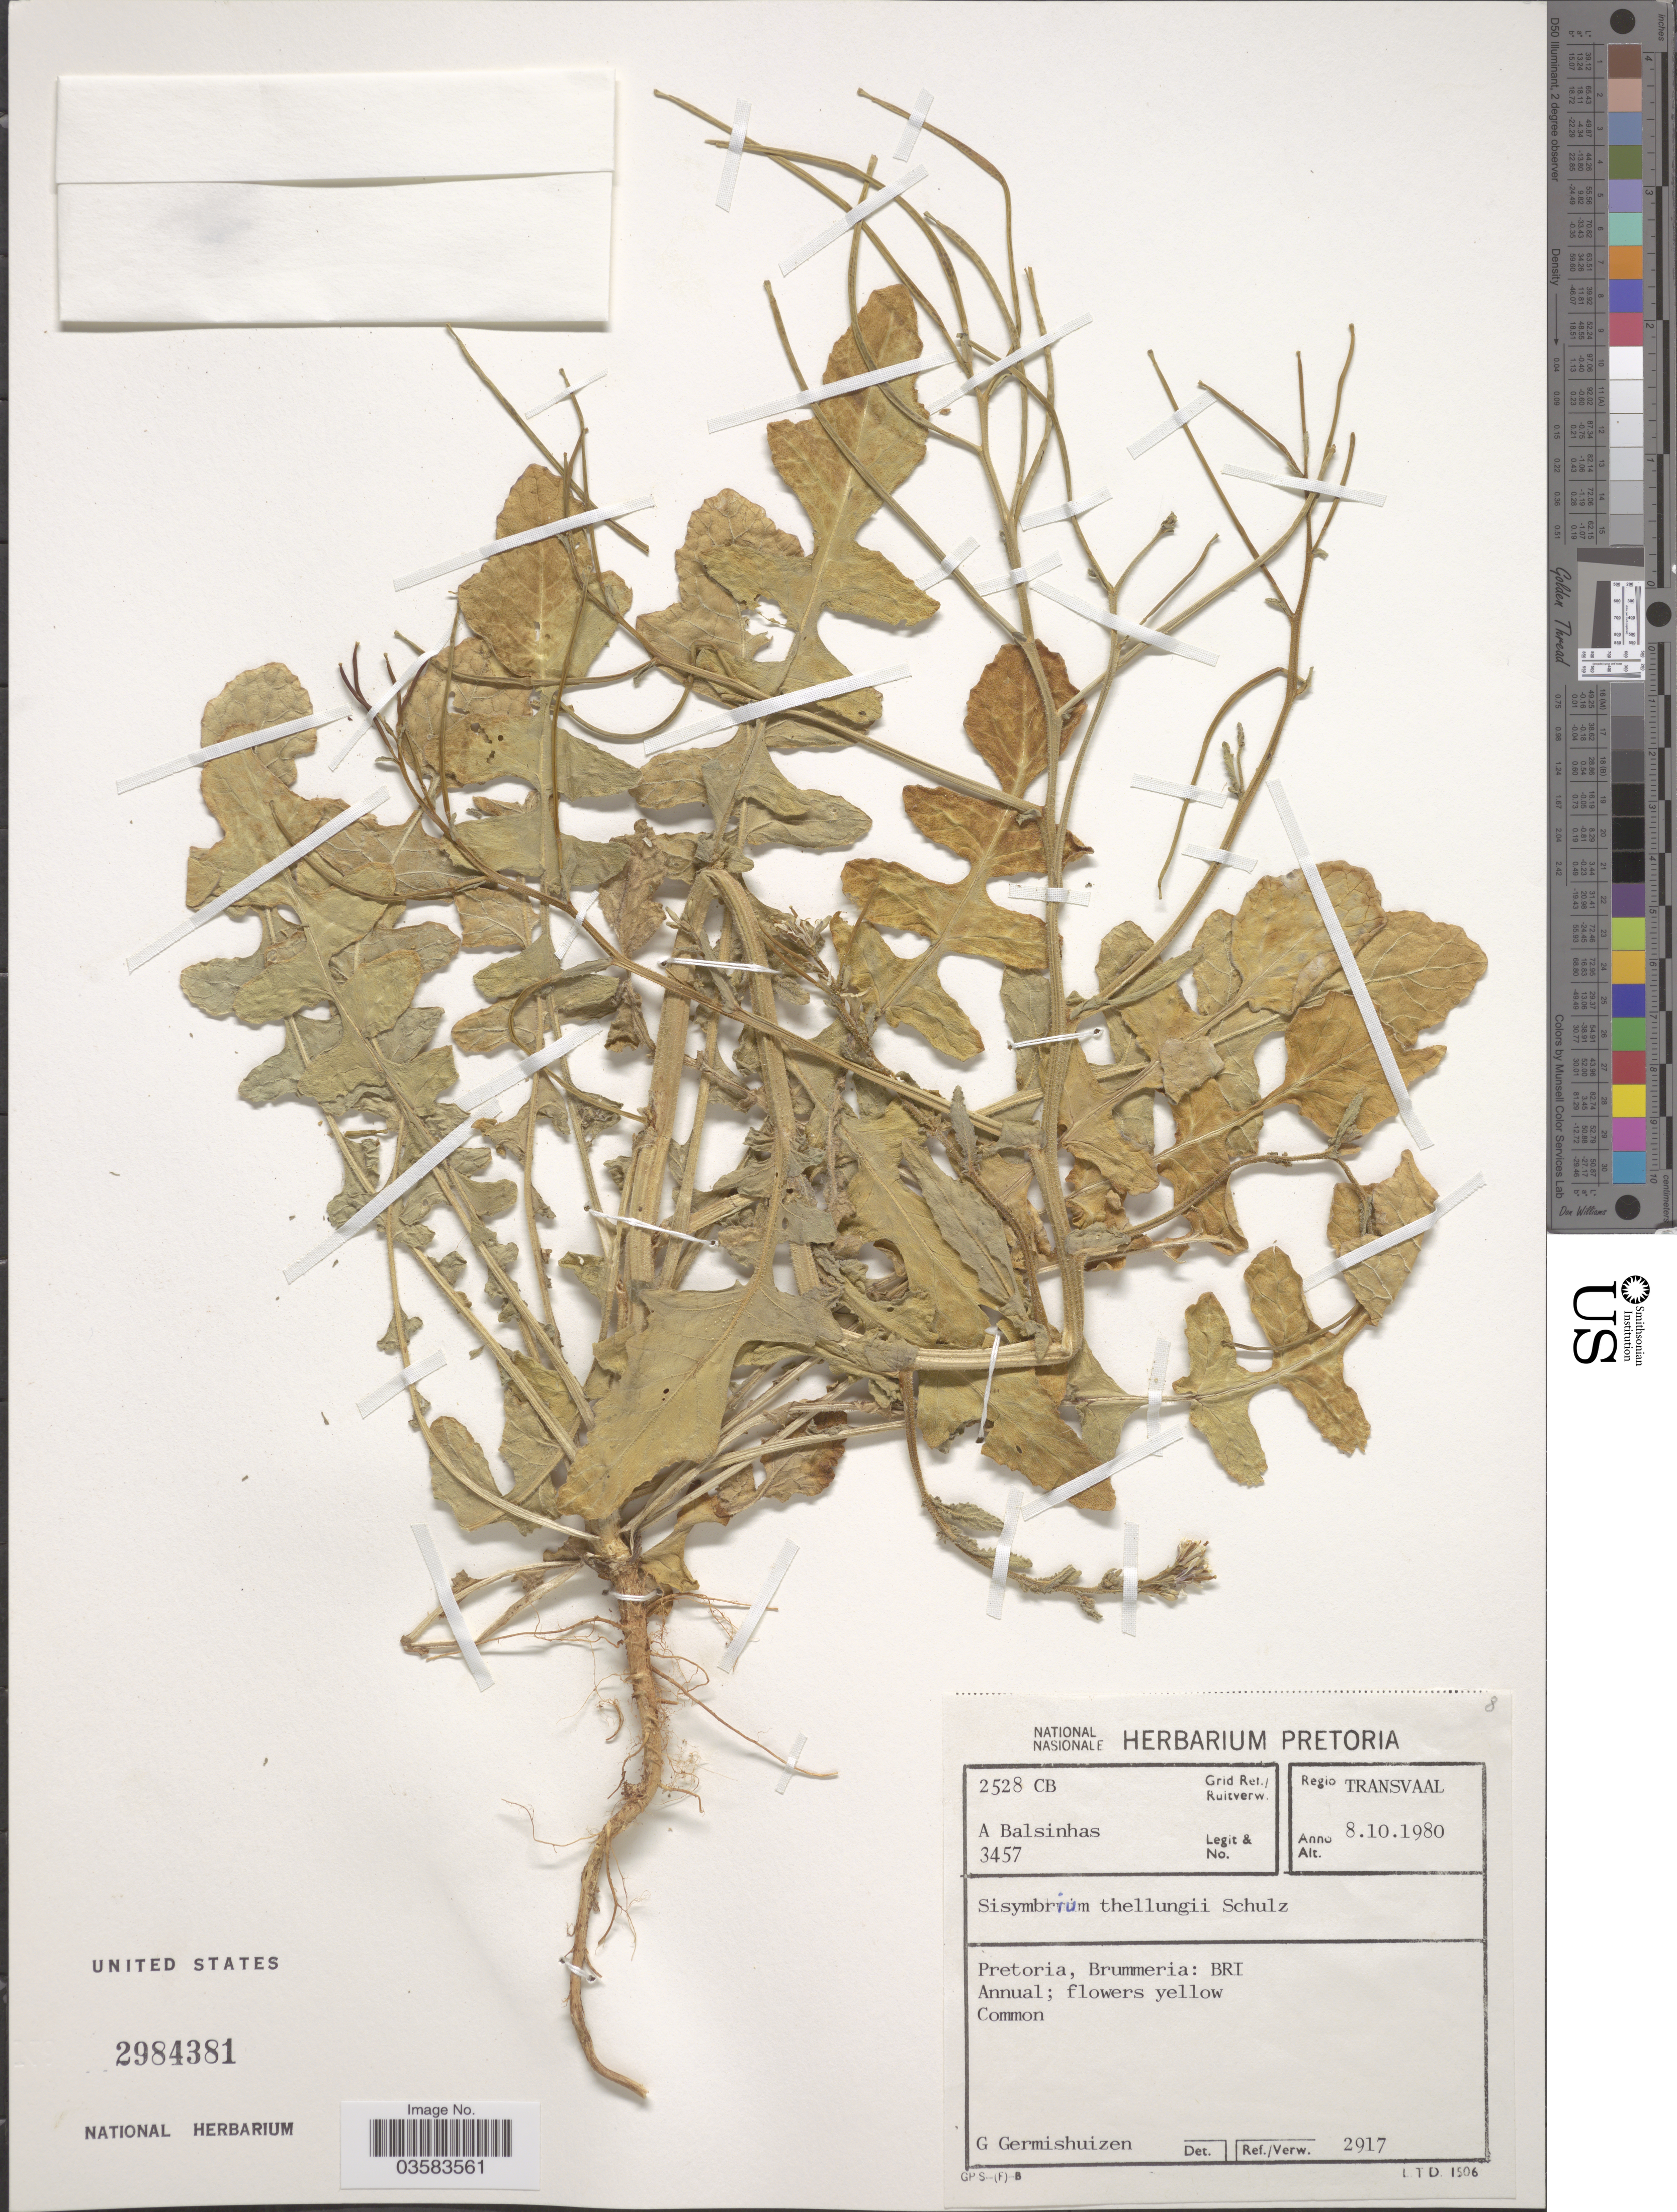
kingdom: Plantae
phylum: Tracheophyta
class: Magnoliopsida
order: Brassicales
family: Brassicaceae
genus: Sisymbrium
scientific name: Sisymbrium thellungii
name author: O.E. Schulz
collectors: A. A. Balsinhas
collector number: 3457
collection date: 1980-10-08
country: South Africa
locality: Grid Ref./ Ruitverw. 2528CB. Regio Transvaal. Pretoria, Brummeria: BRI.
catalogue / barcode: US 2984381